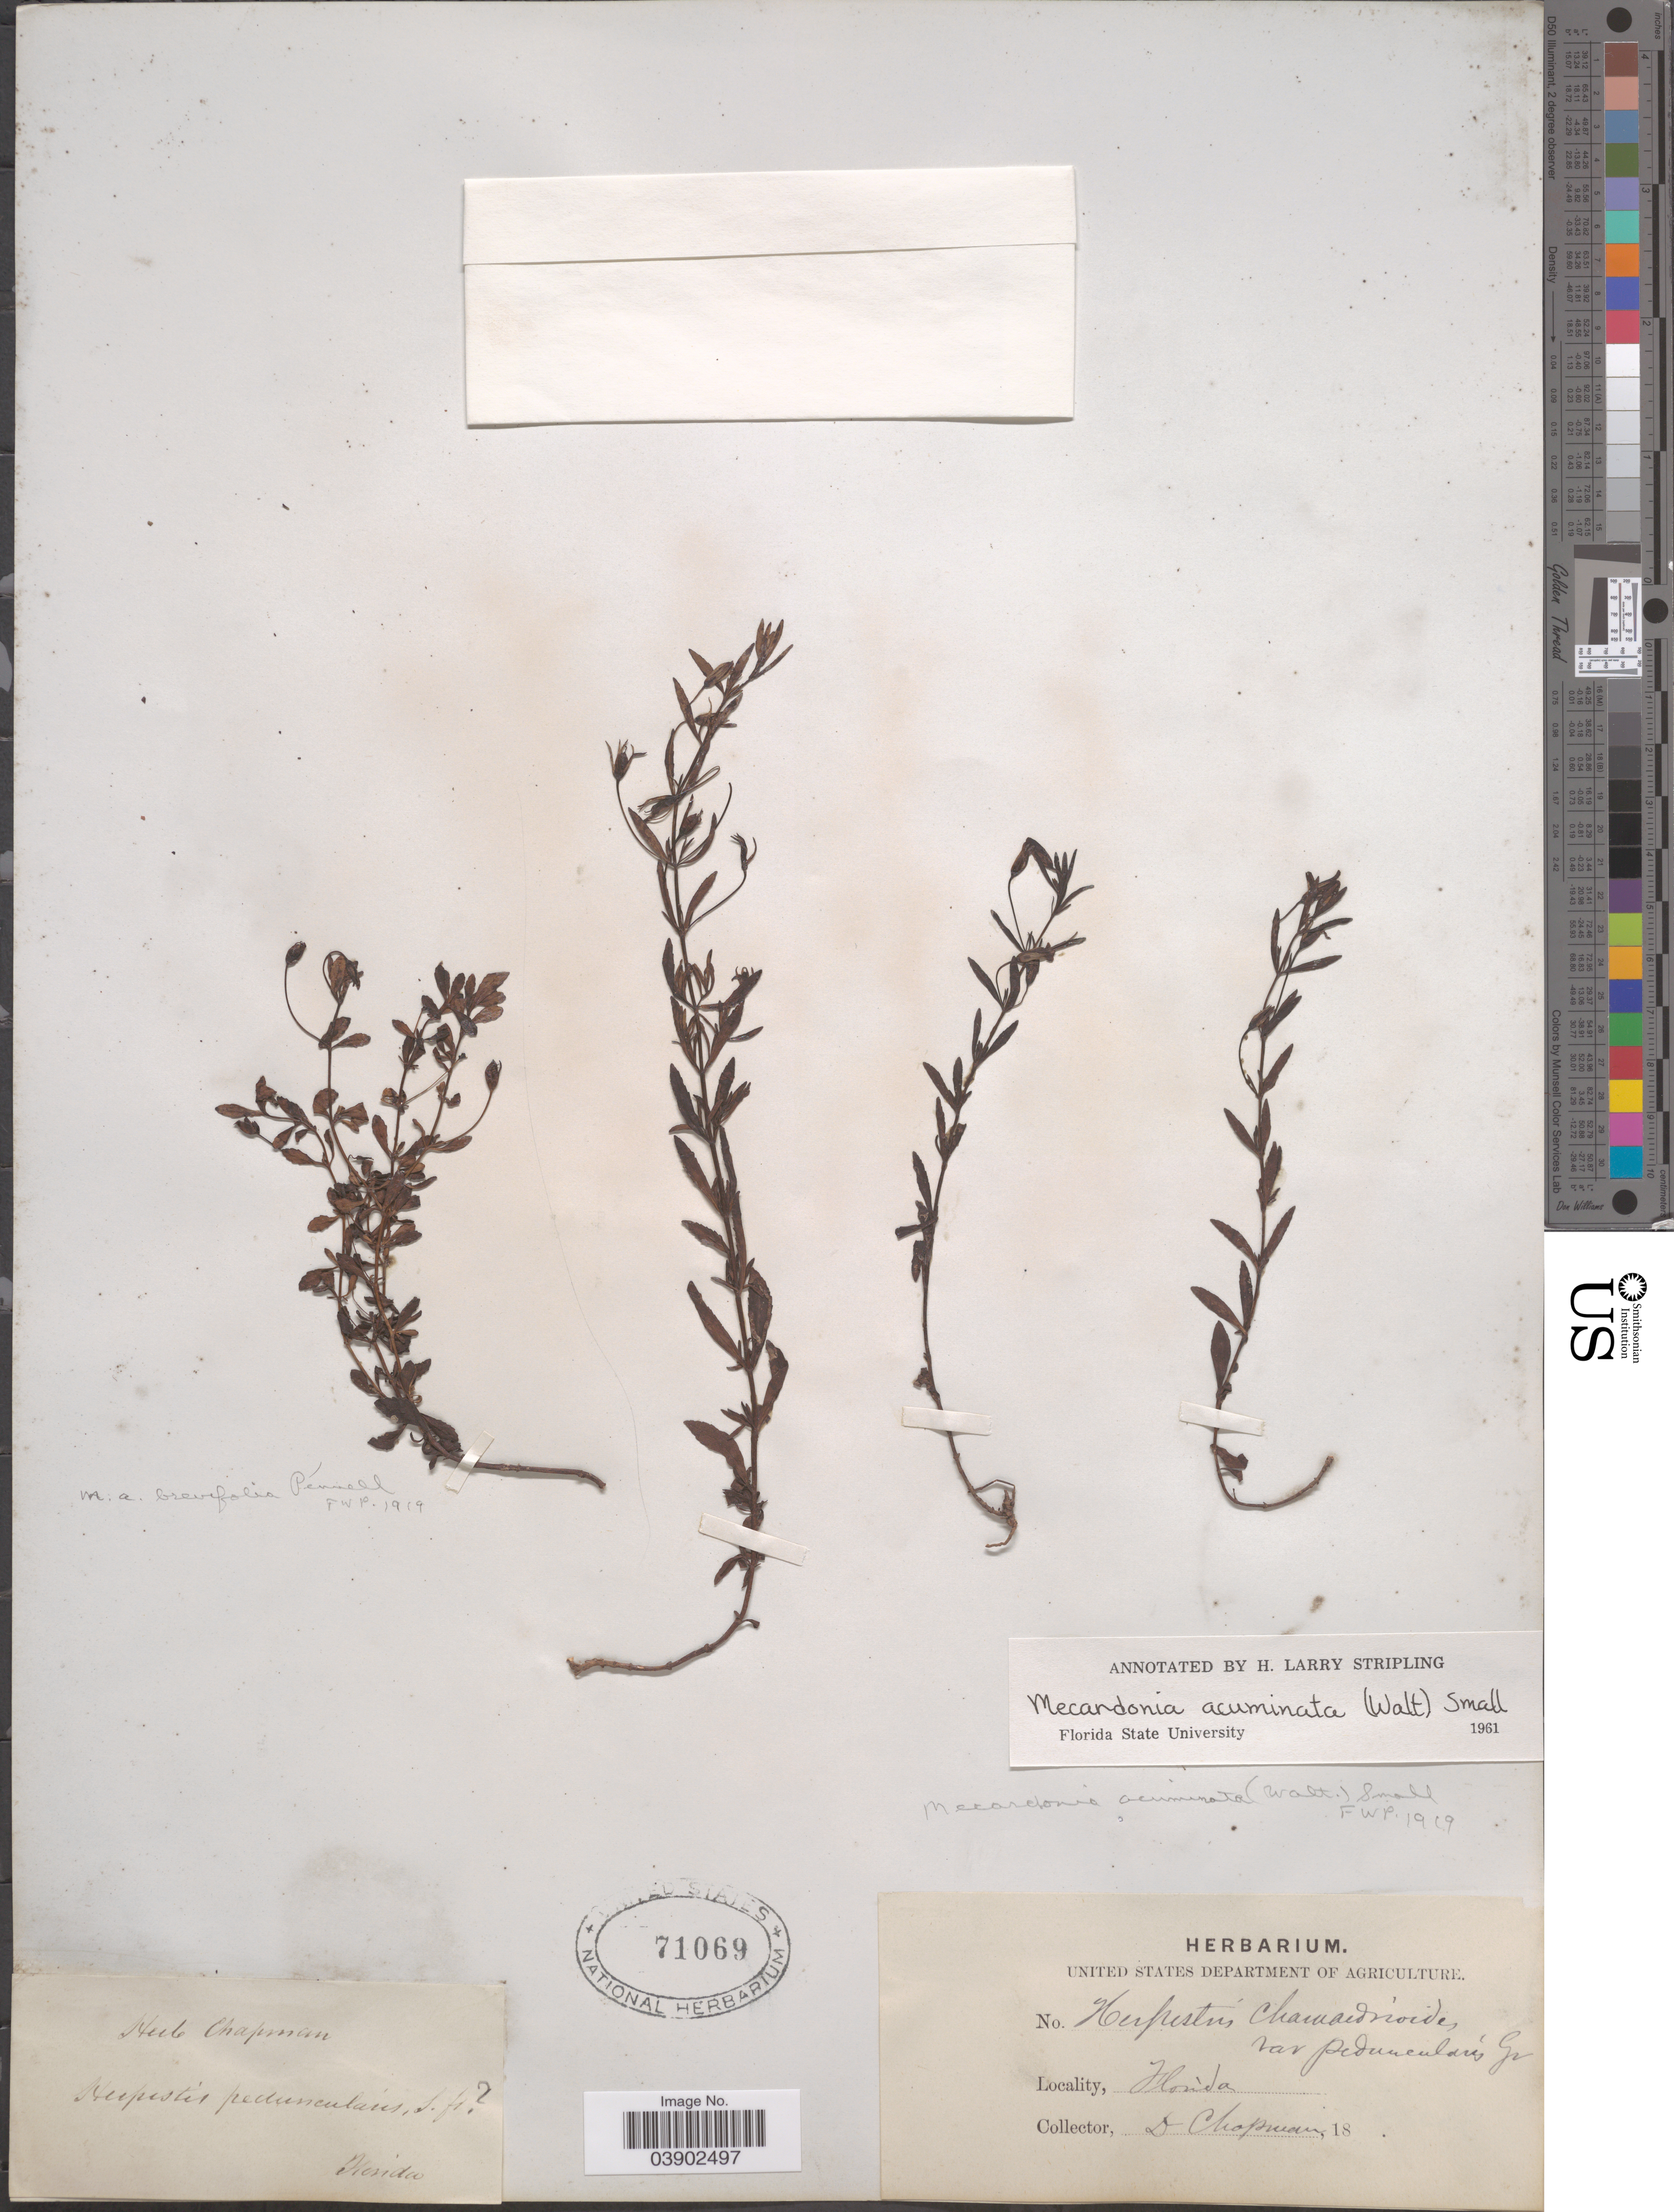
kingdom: Plantae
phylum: Tracheophyta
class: Magnoliopsida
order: Lamiales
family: Plantaginaceae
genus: Mecardonia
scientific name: Mecardonia acuminata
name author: (Walter) Small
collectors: A. Chapman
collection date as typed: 18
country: United States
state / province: Florida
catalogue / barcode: US 71069